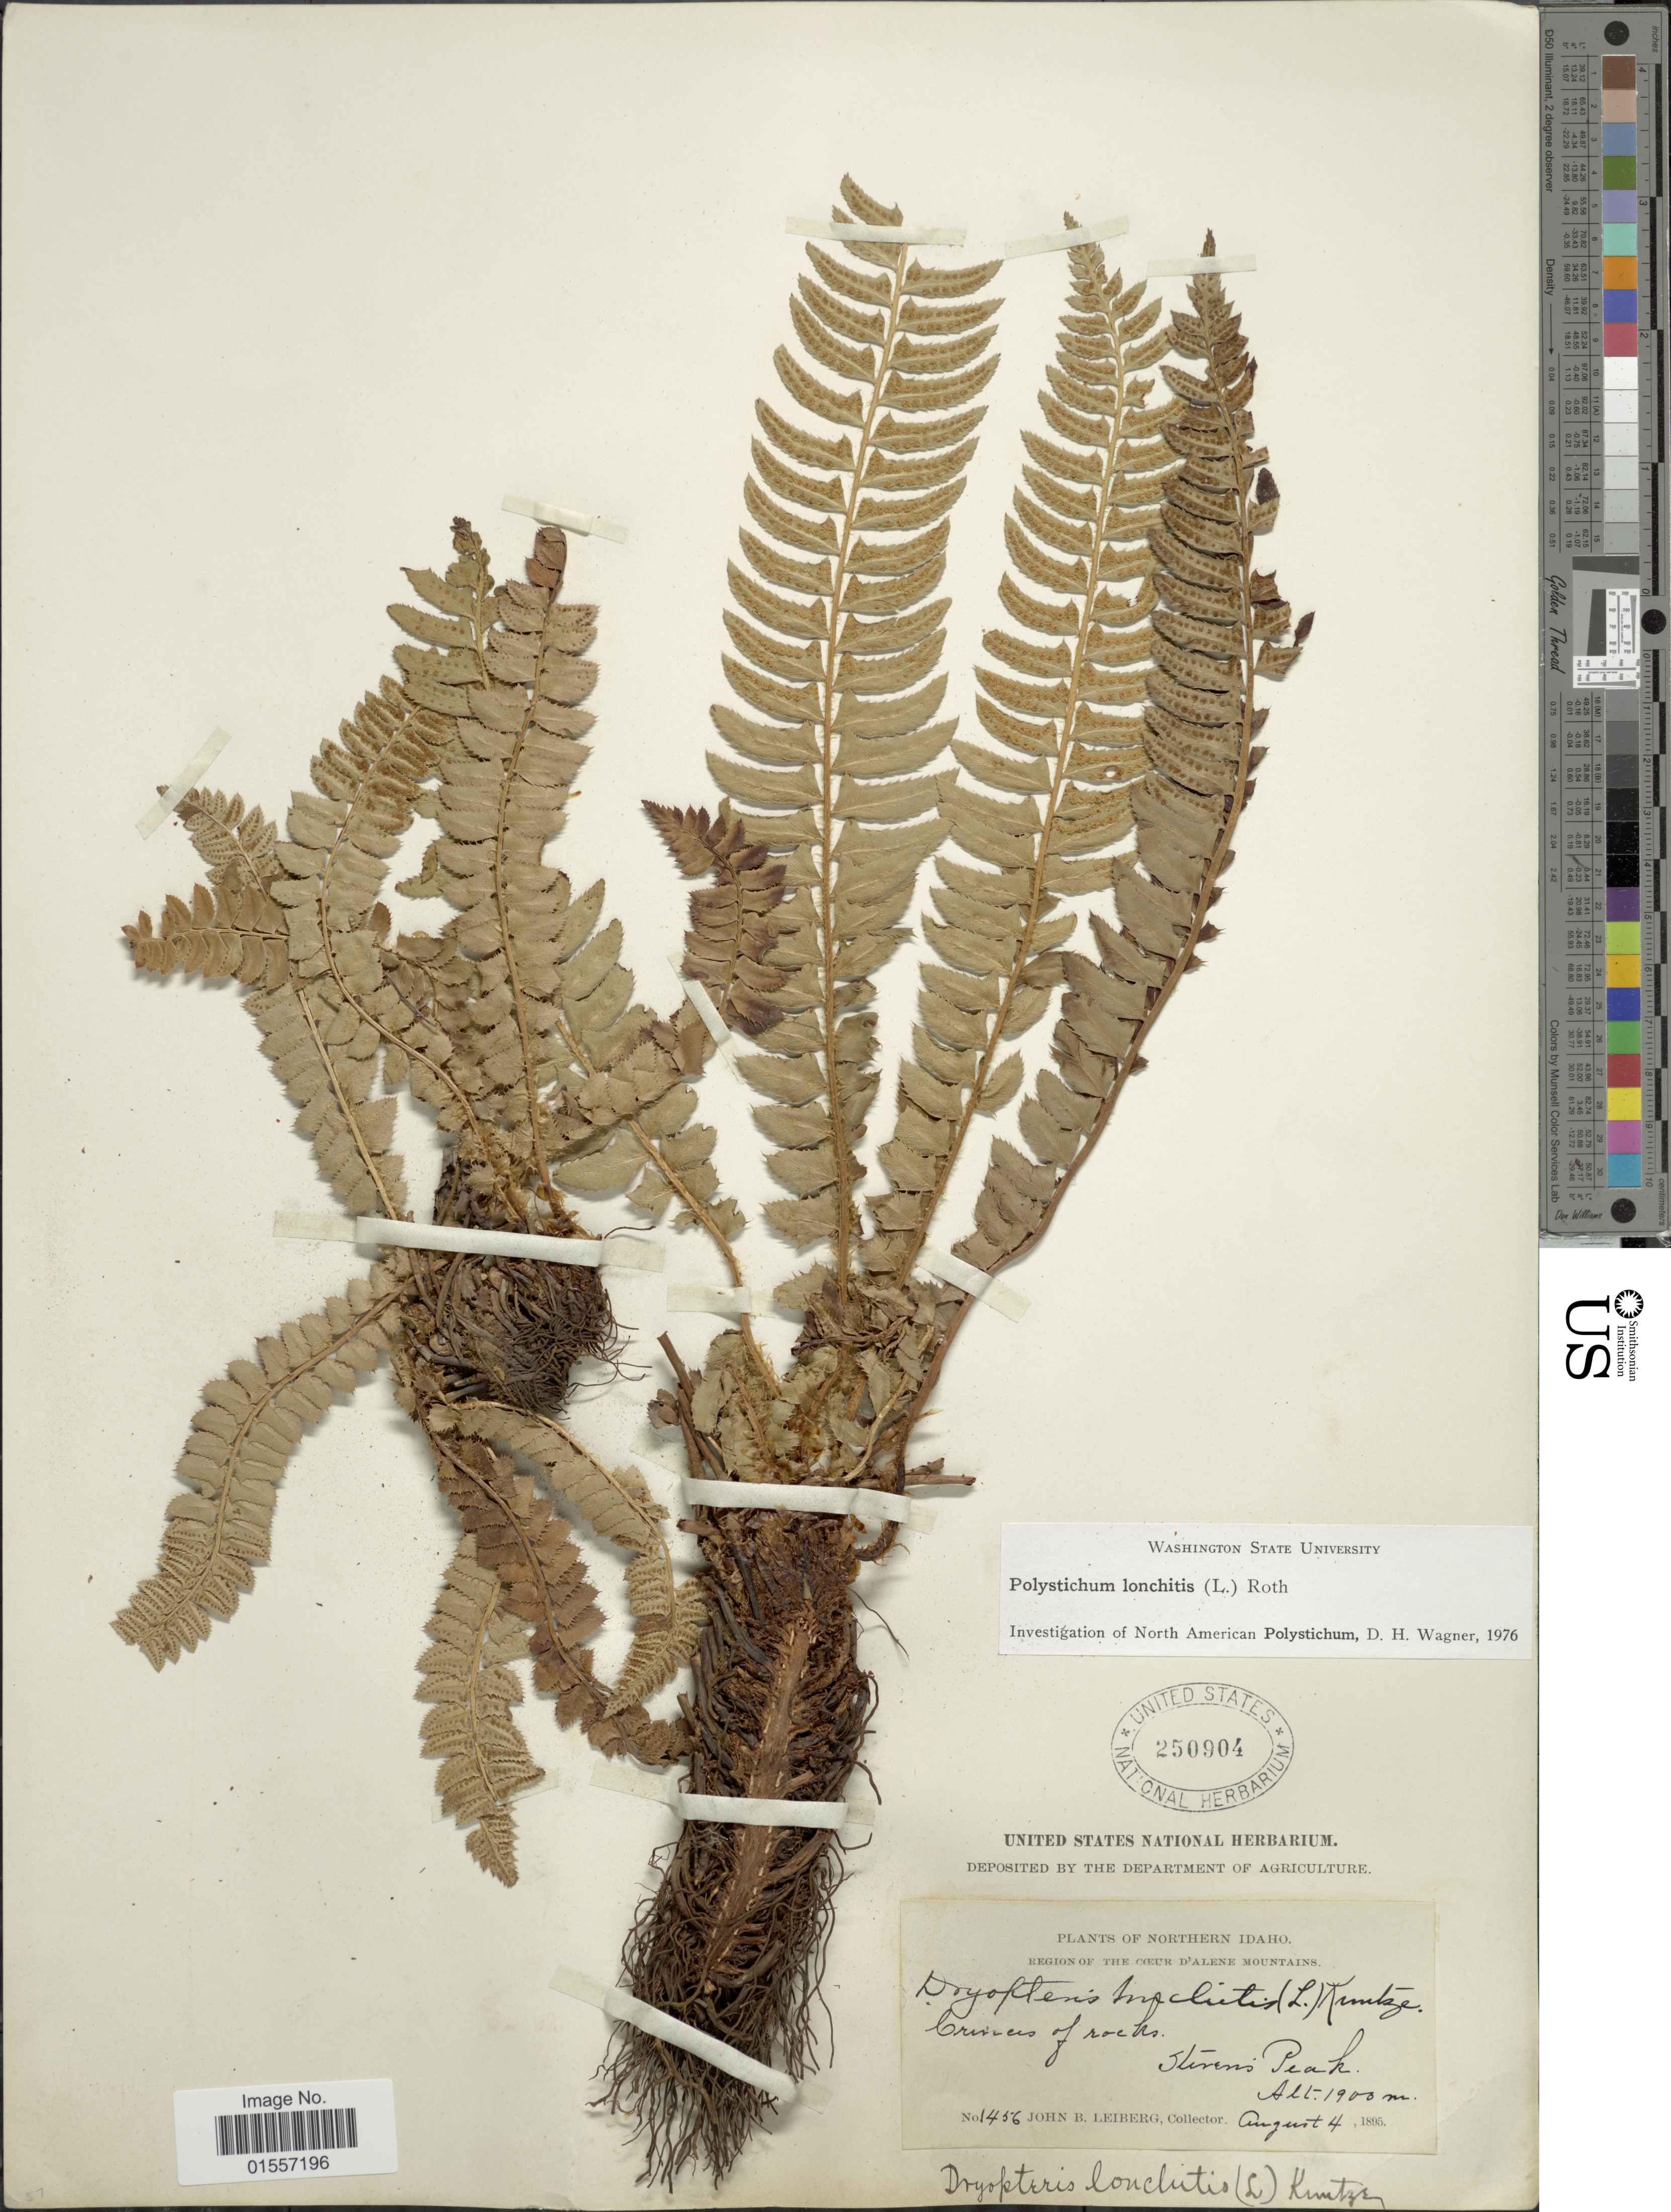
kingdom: Plantae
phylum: Tracheophyta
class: Polypodiopsida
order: Polypodiales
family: Dryopteridaceae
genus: Polystichum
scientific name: Polystichum lonchitis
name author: (Roth) L.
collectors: J. B. Leiberg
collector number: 1456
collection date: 1895-08-04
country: United States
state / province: Idaho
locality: Northern Idaho, Region of the Cæur D'Alene Mountains, Crevices of rocks, Stevens Peak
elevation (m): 1900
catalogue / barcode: US 250904